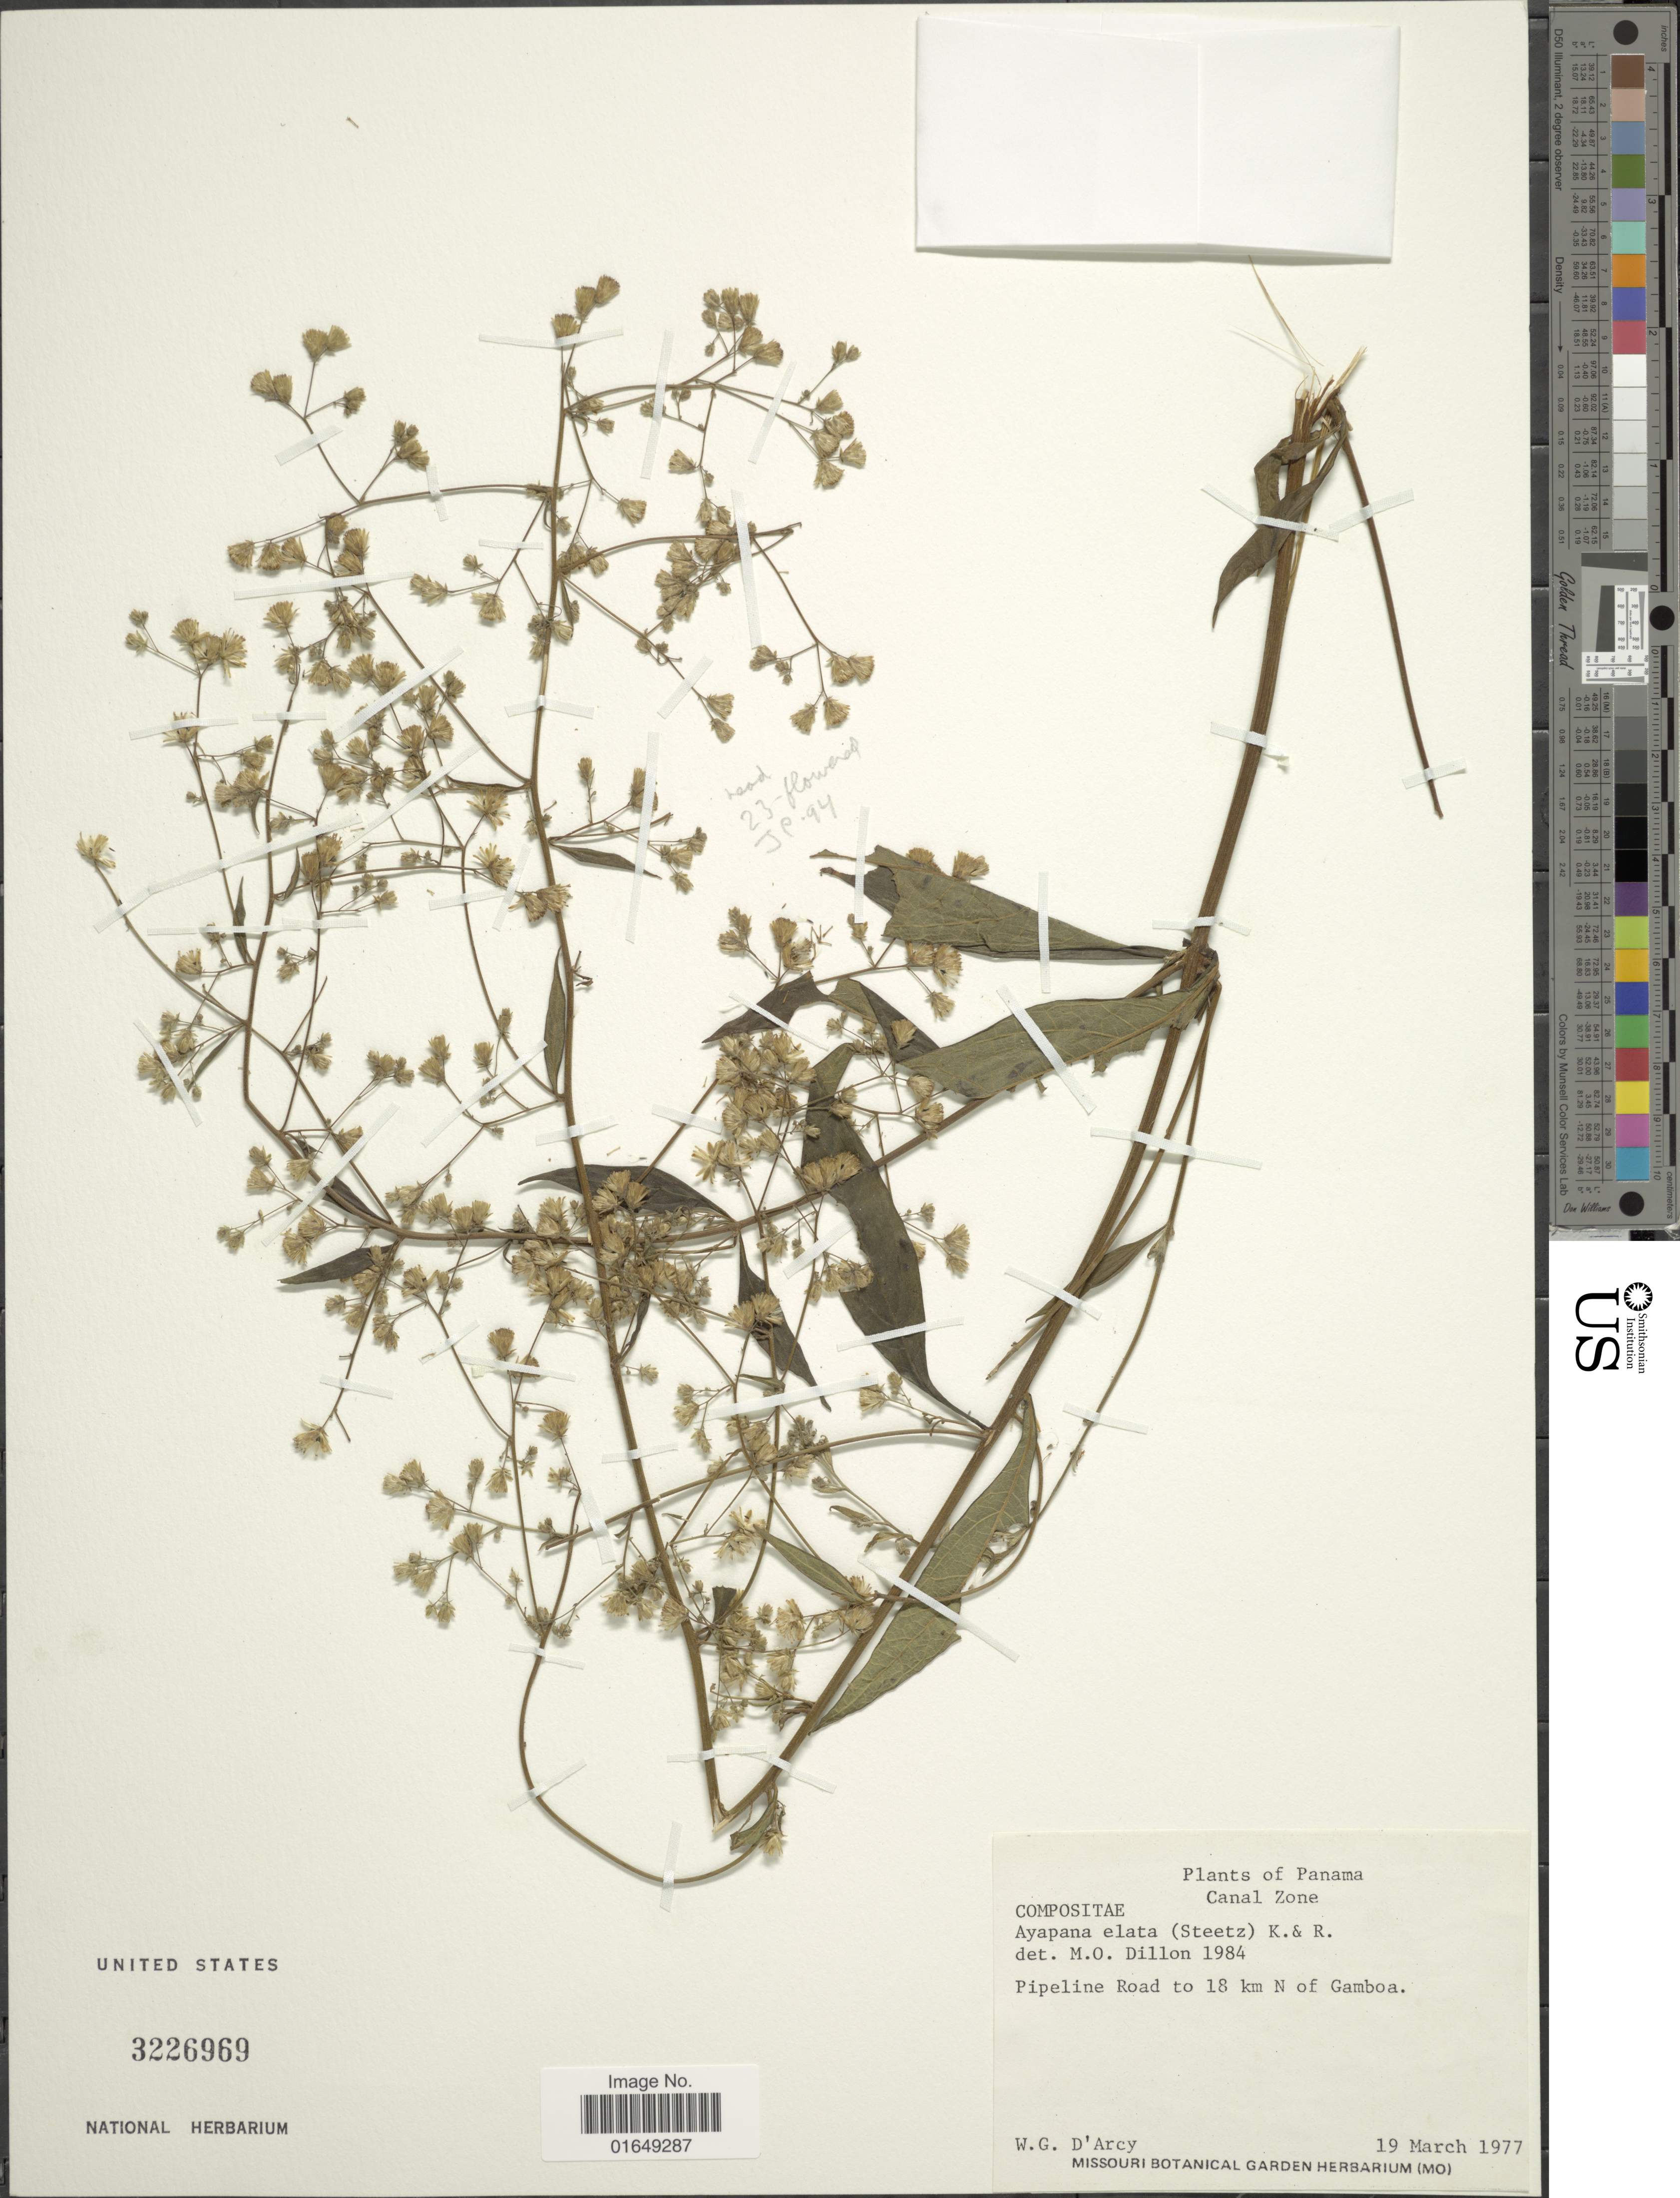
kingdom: Plantae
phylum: Tracheophyta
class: Magnoliopsida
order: Asterales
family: Asteraceae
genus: Ayapana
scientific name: Ayapana elata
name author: (Steetz) R.M. King & H. Rob.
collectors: W. G. D'Arcy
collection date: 1977-03-19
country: Panama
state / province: Colón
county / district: Canal Zone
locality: Canal Zone. Pipeline Road to 18 km N of Gamboa.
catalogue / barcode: US 3226969